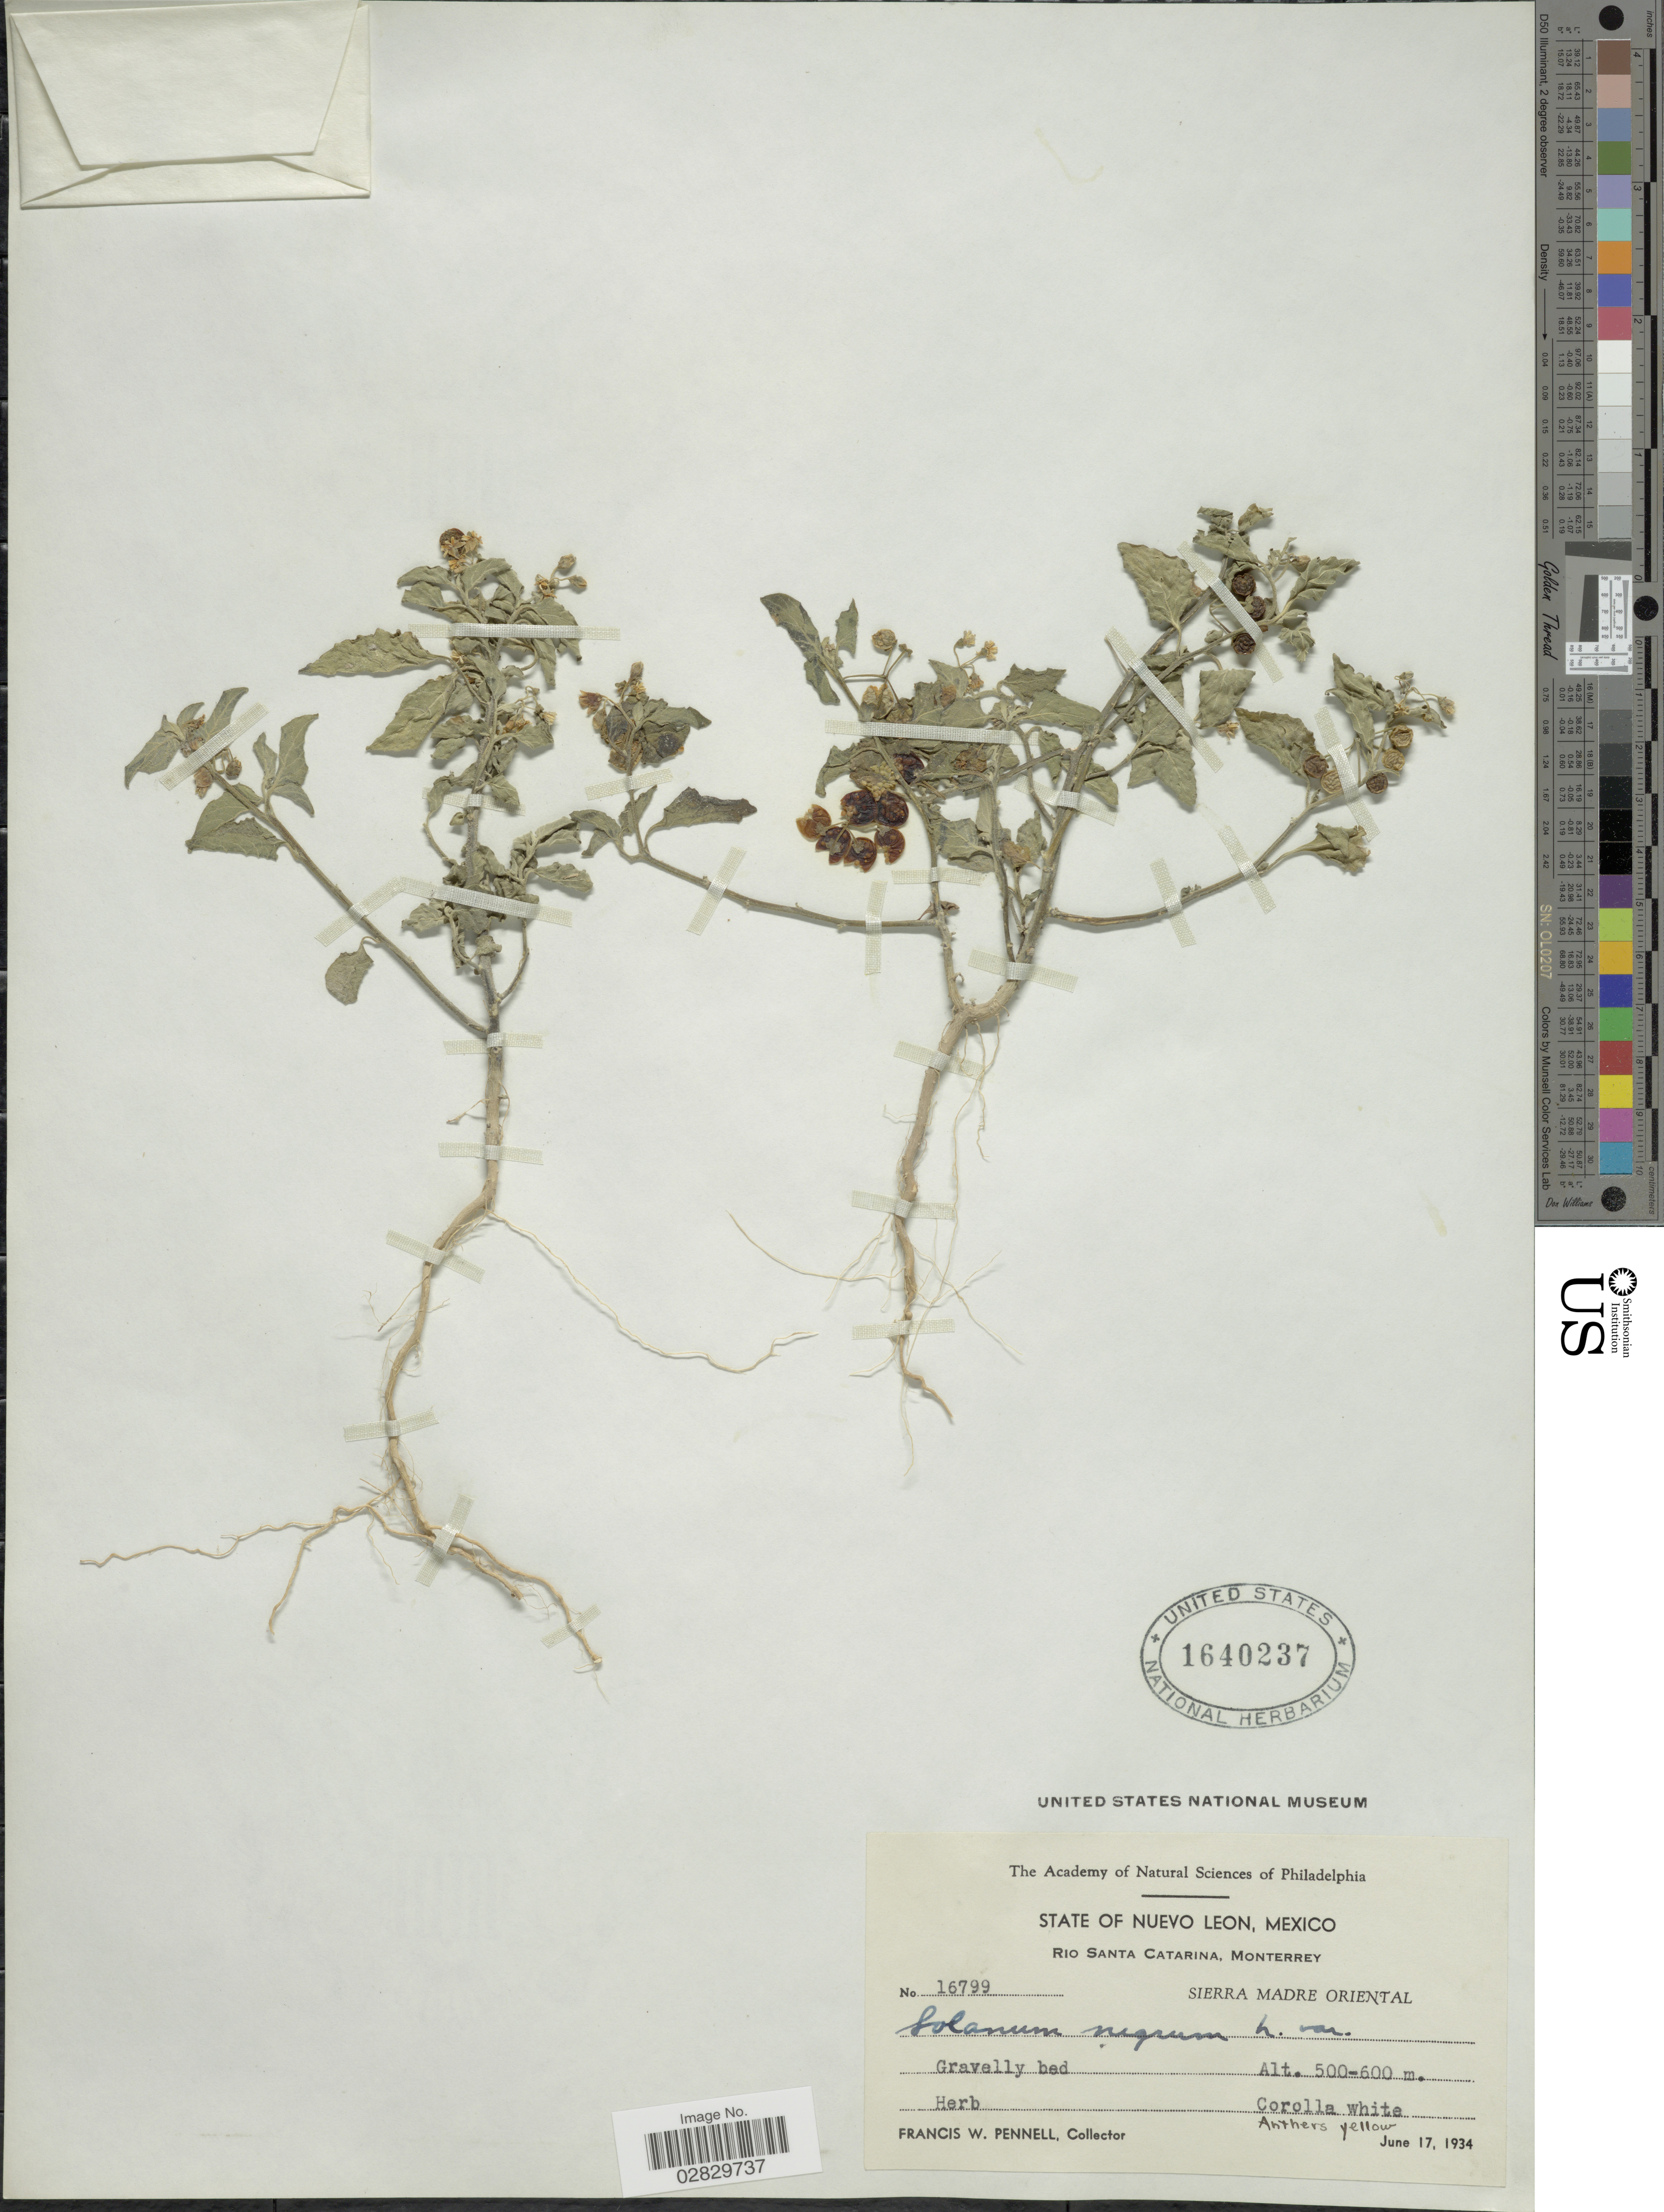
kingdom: Plantae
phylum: Tracheophyta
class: Magnoliopsida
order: Solanales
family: Solanaceae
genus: Solanum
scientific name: Solanum americanum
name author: Mill.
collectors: F. W. Pennell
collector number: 16799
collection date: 1934-06-17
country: Mexico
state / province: Nuevo León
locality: Rio Santa Catarina, Monterrey, Sierra Madre Oriental.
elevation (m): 500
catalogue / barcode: US 1640237